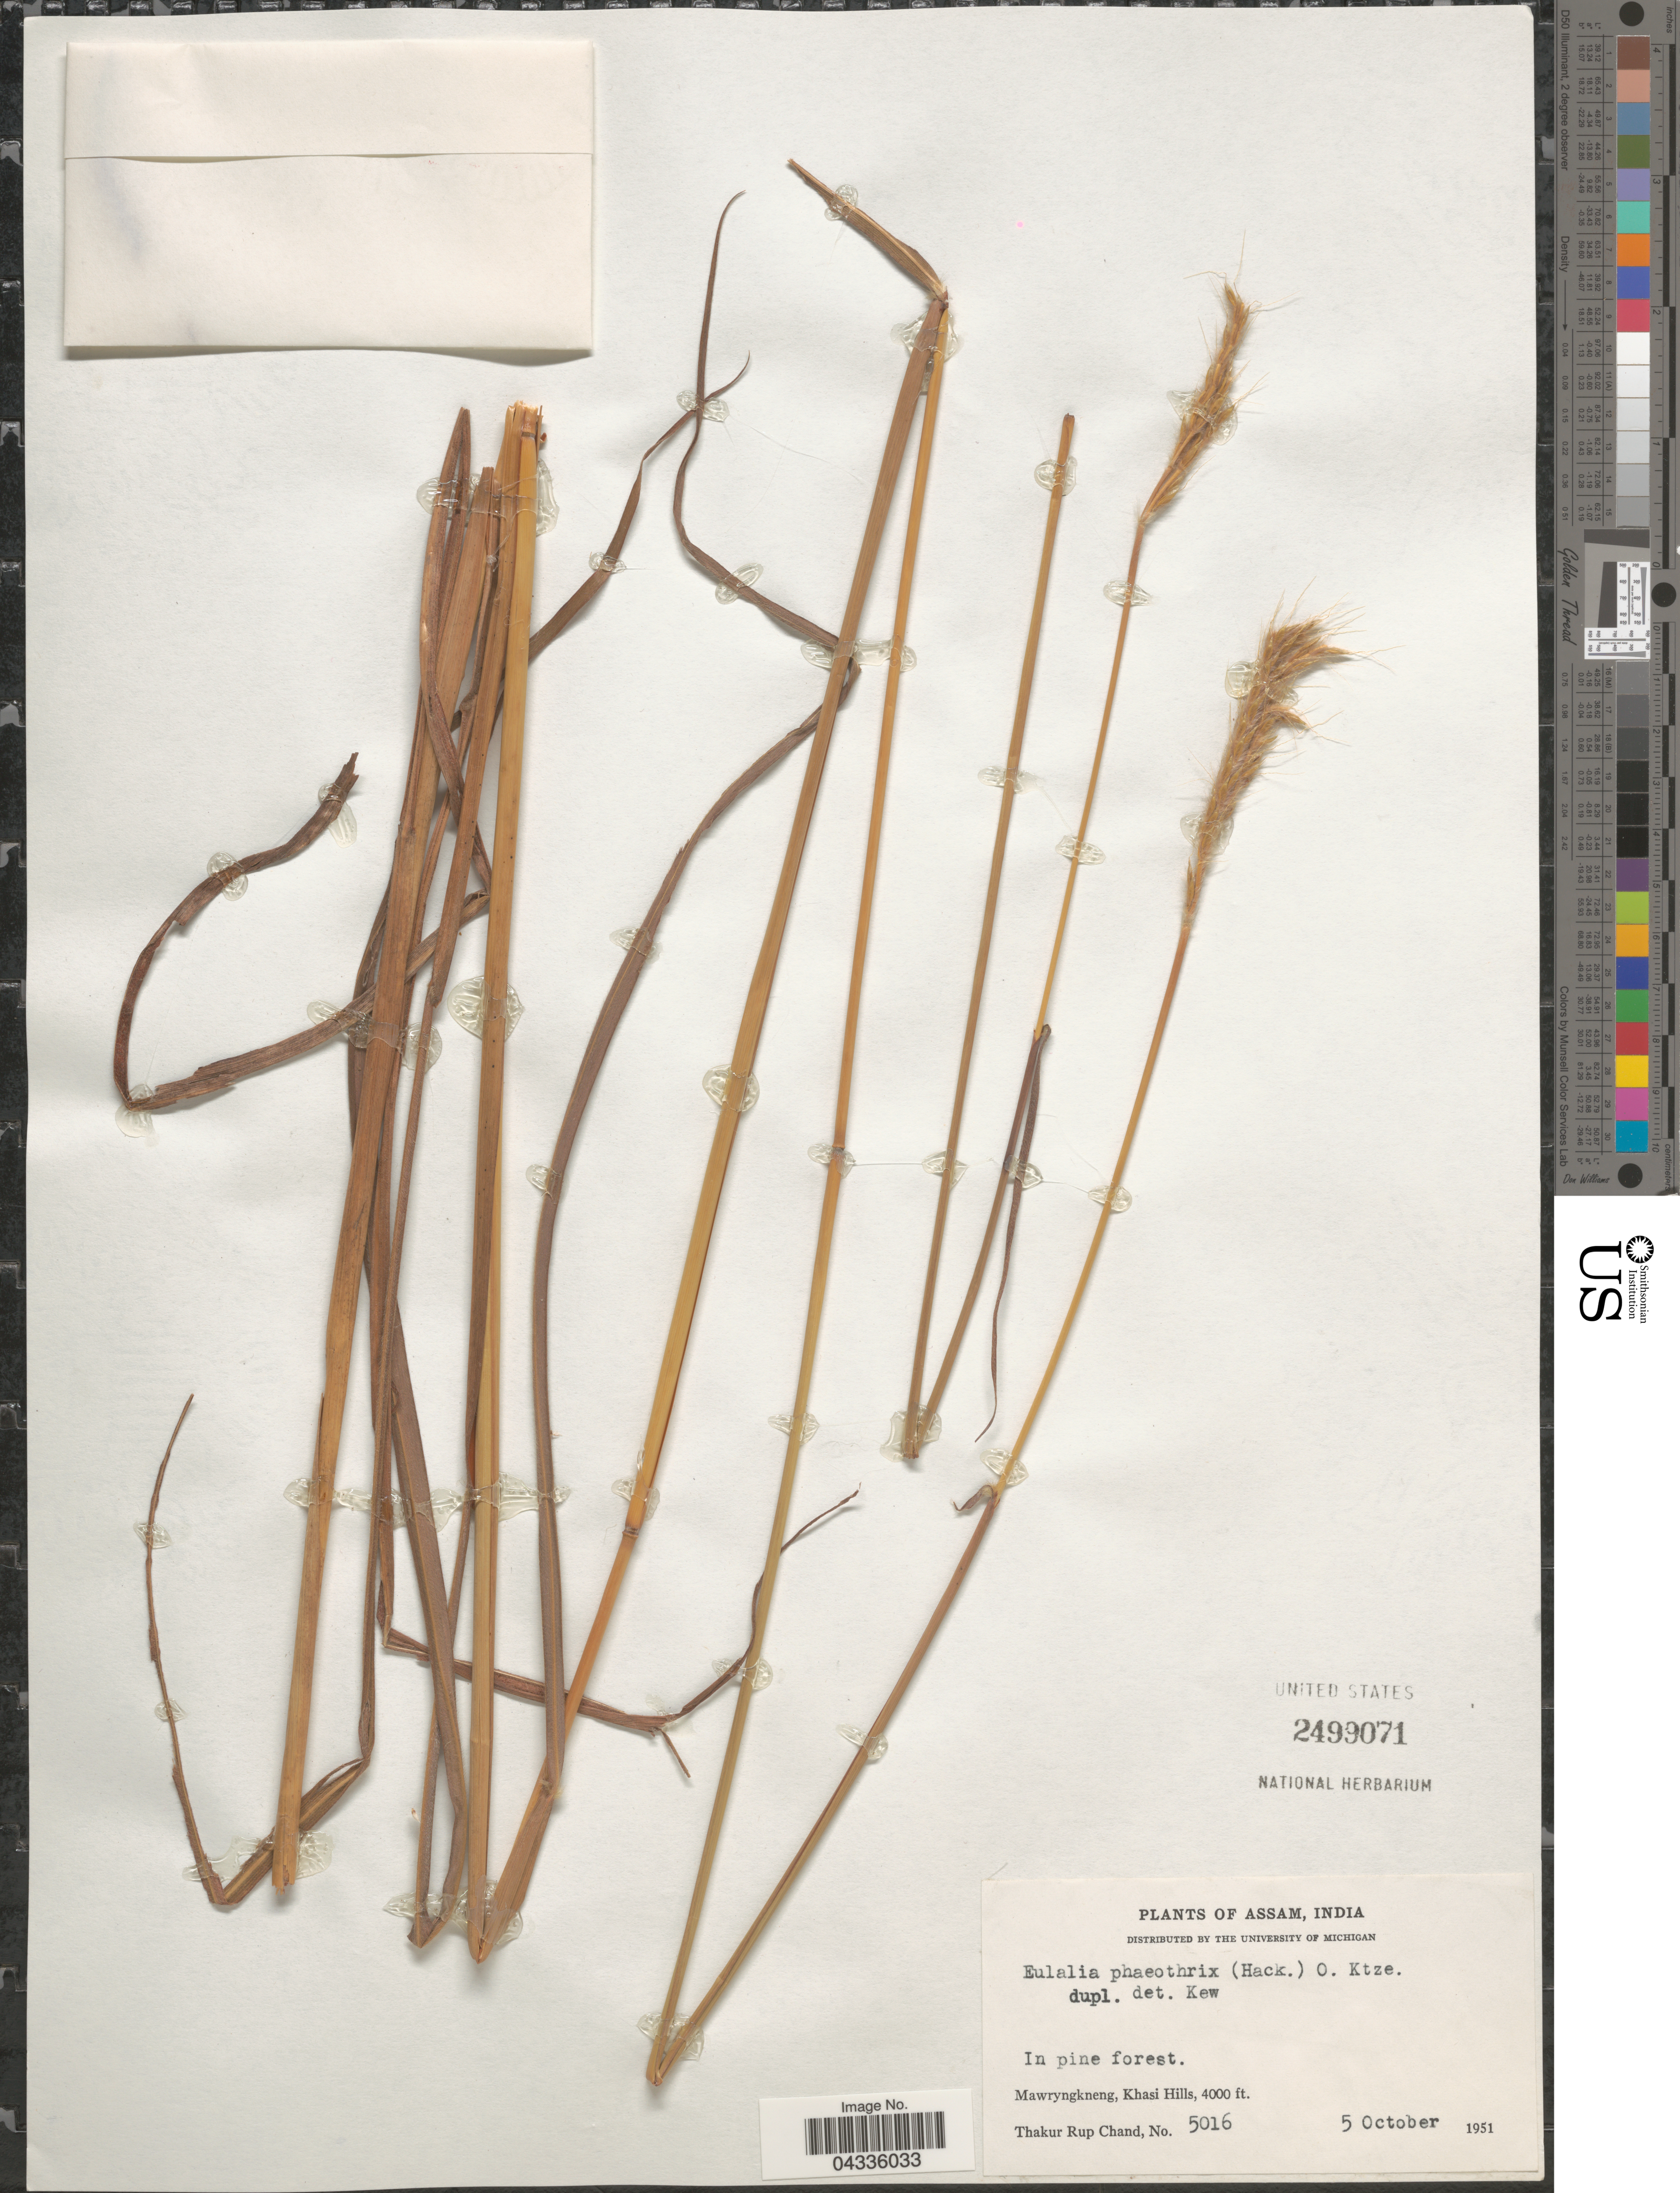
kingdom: Plantae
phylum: Tracheophyta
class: Liliopsida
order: Poales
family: Poaceae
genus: Eulalia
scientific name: Eulalia phaeothrix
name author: (Hack.) Kuntze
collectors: T. R. Chand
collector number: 5016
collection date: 1951-10-05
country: India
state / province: Meghalaya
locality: Mawryngkneng, Khasi Hills.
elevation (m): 1219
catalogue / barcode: US 2499071